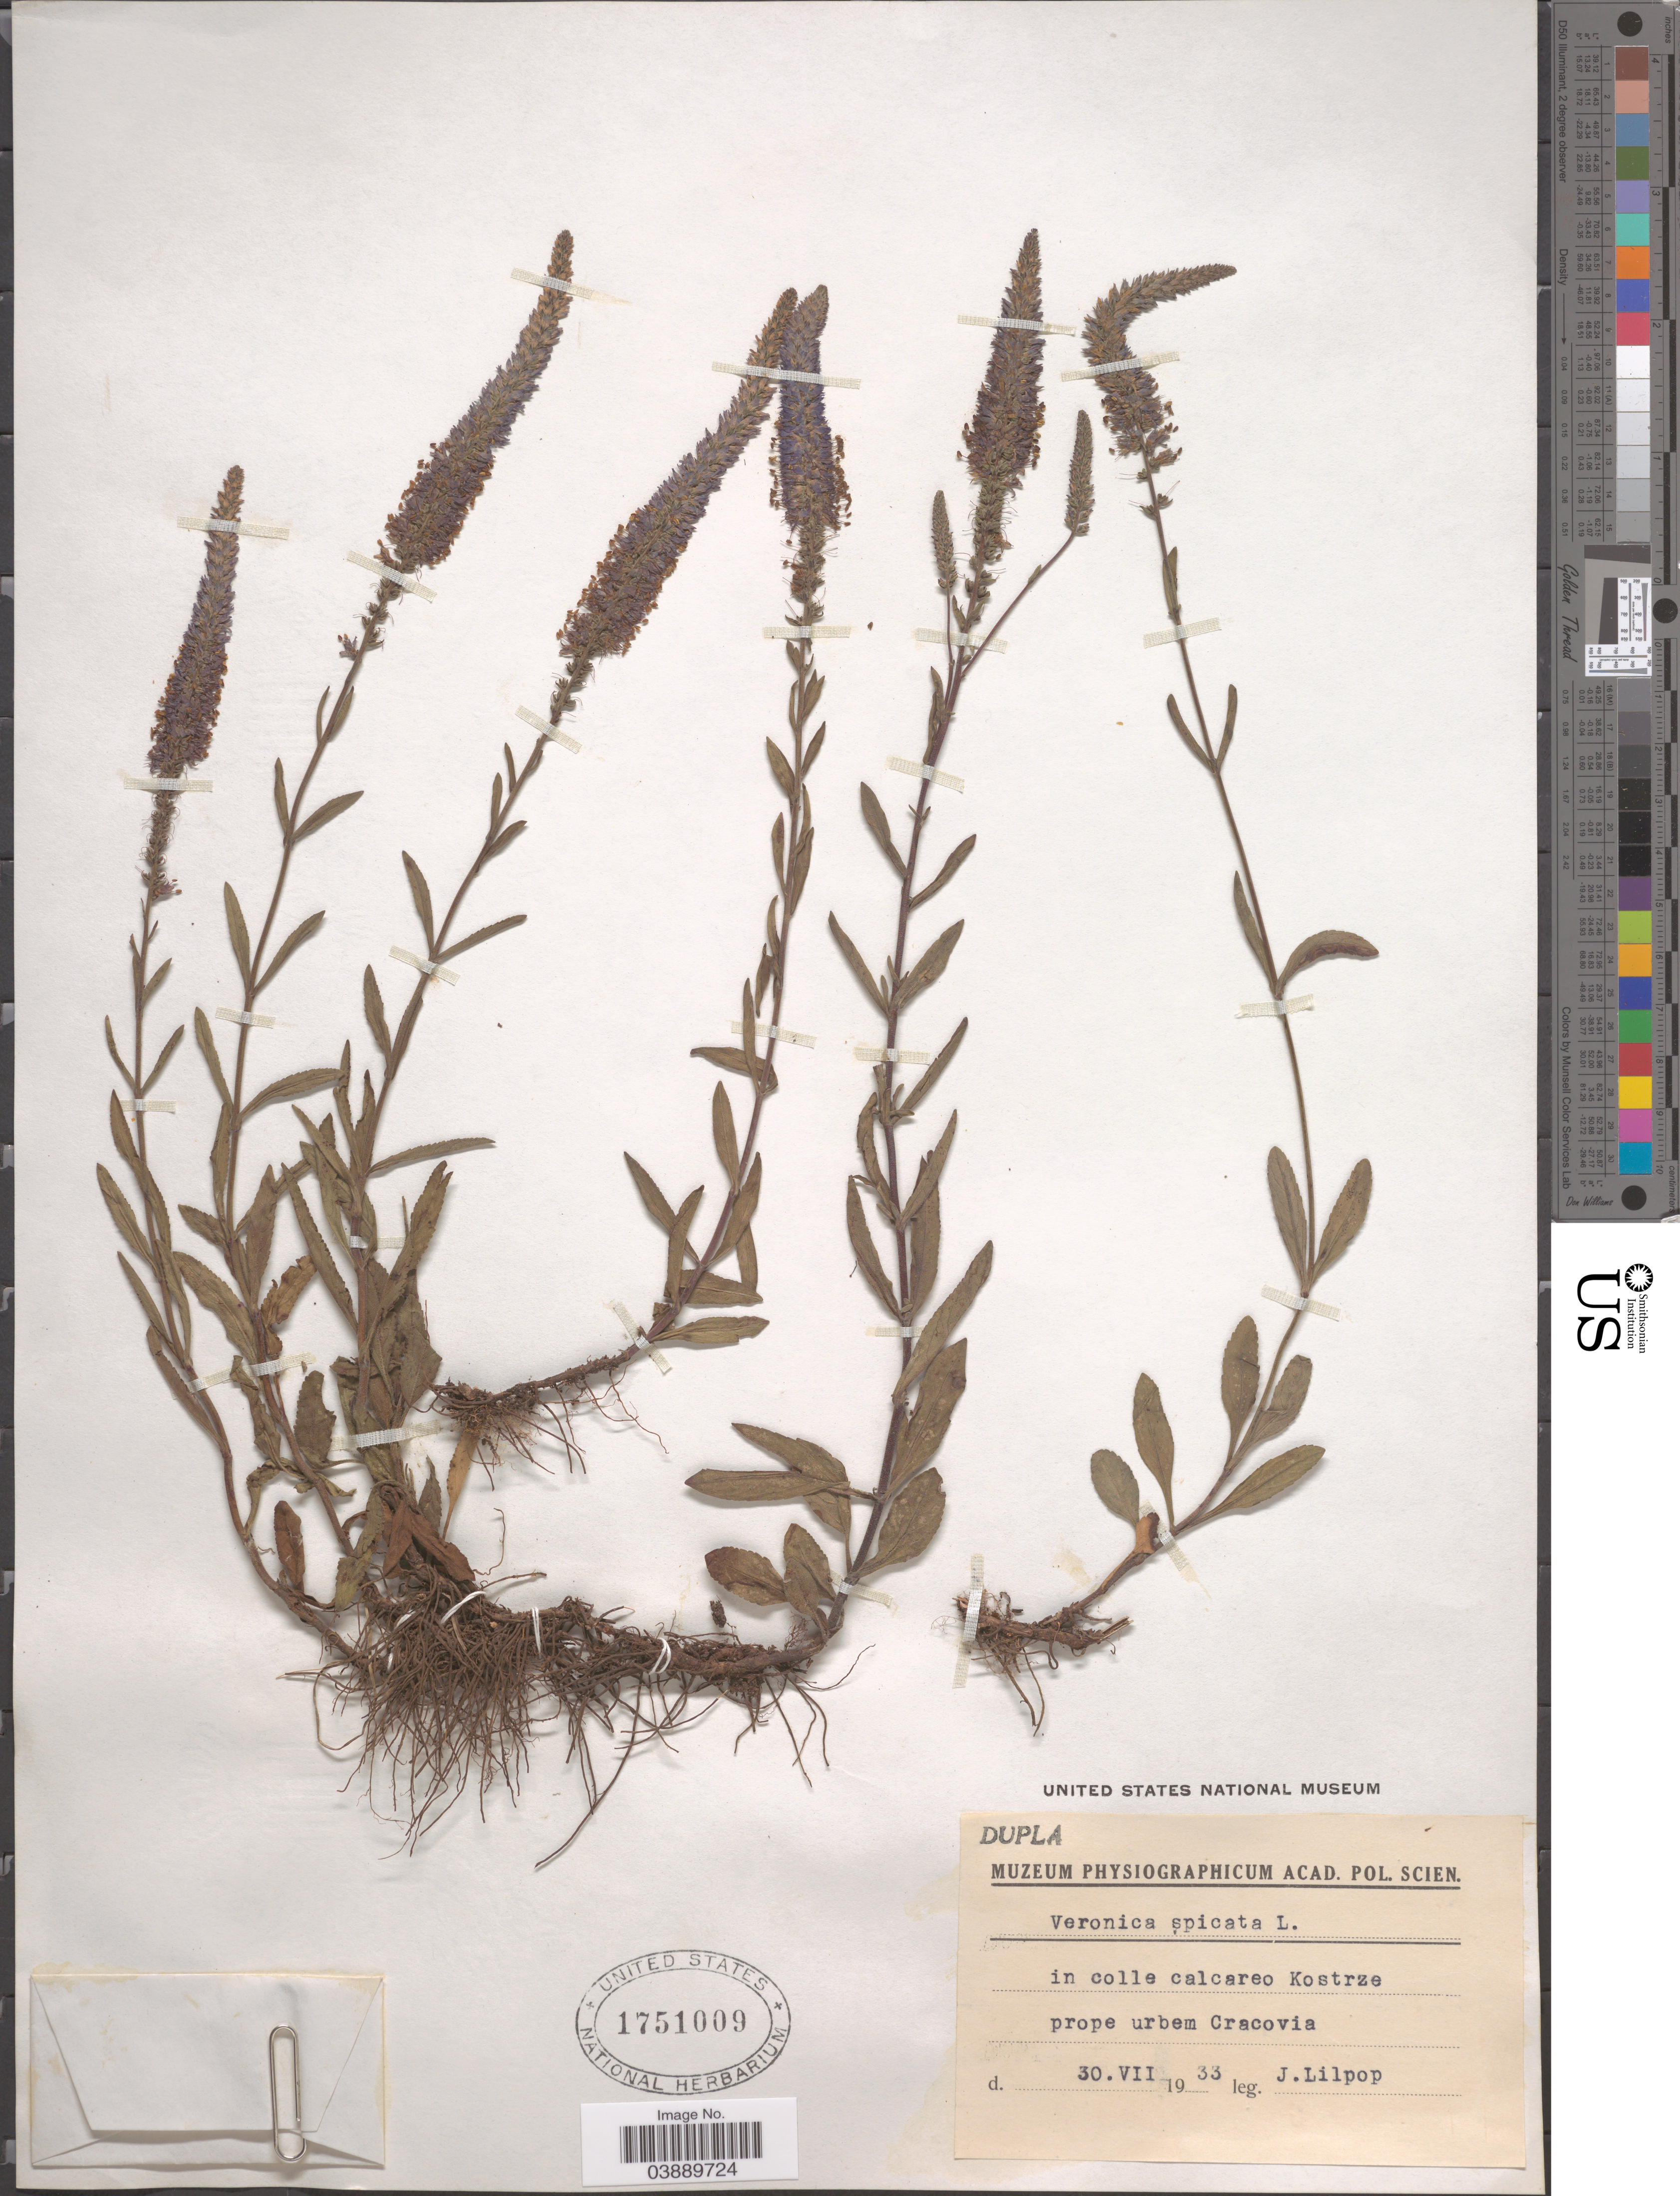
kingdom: Plantae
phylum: Tracheophyta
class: Magnoliopsida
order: Lamiales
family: Plantaginaceae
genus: Veronica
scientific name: Veronica spicata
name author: L.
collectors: J. Lilpop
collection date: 1933-07-30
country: Poland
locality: In colle calcareo Kostrze prope urbem Cracovia.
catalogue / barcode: US 1751009